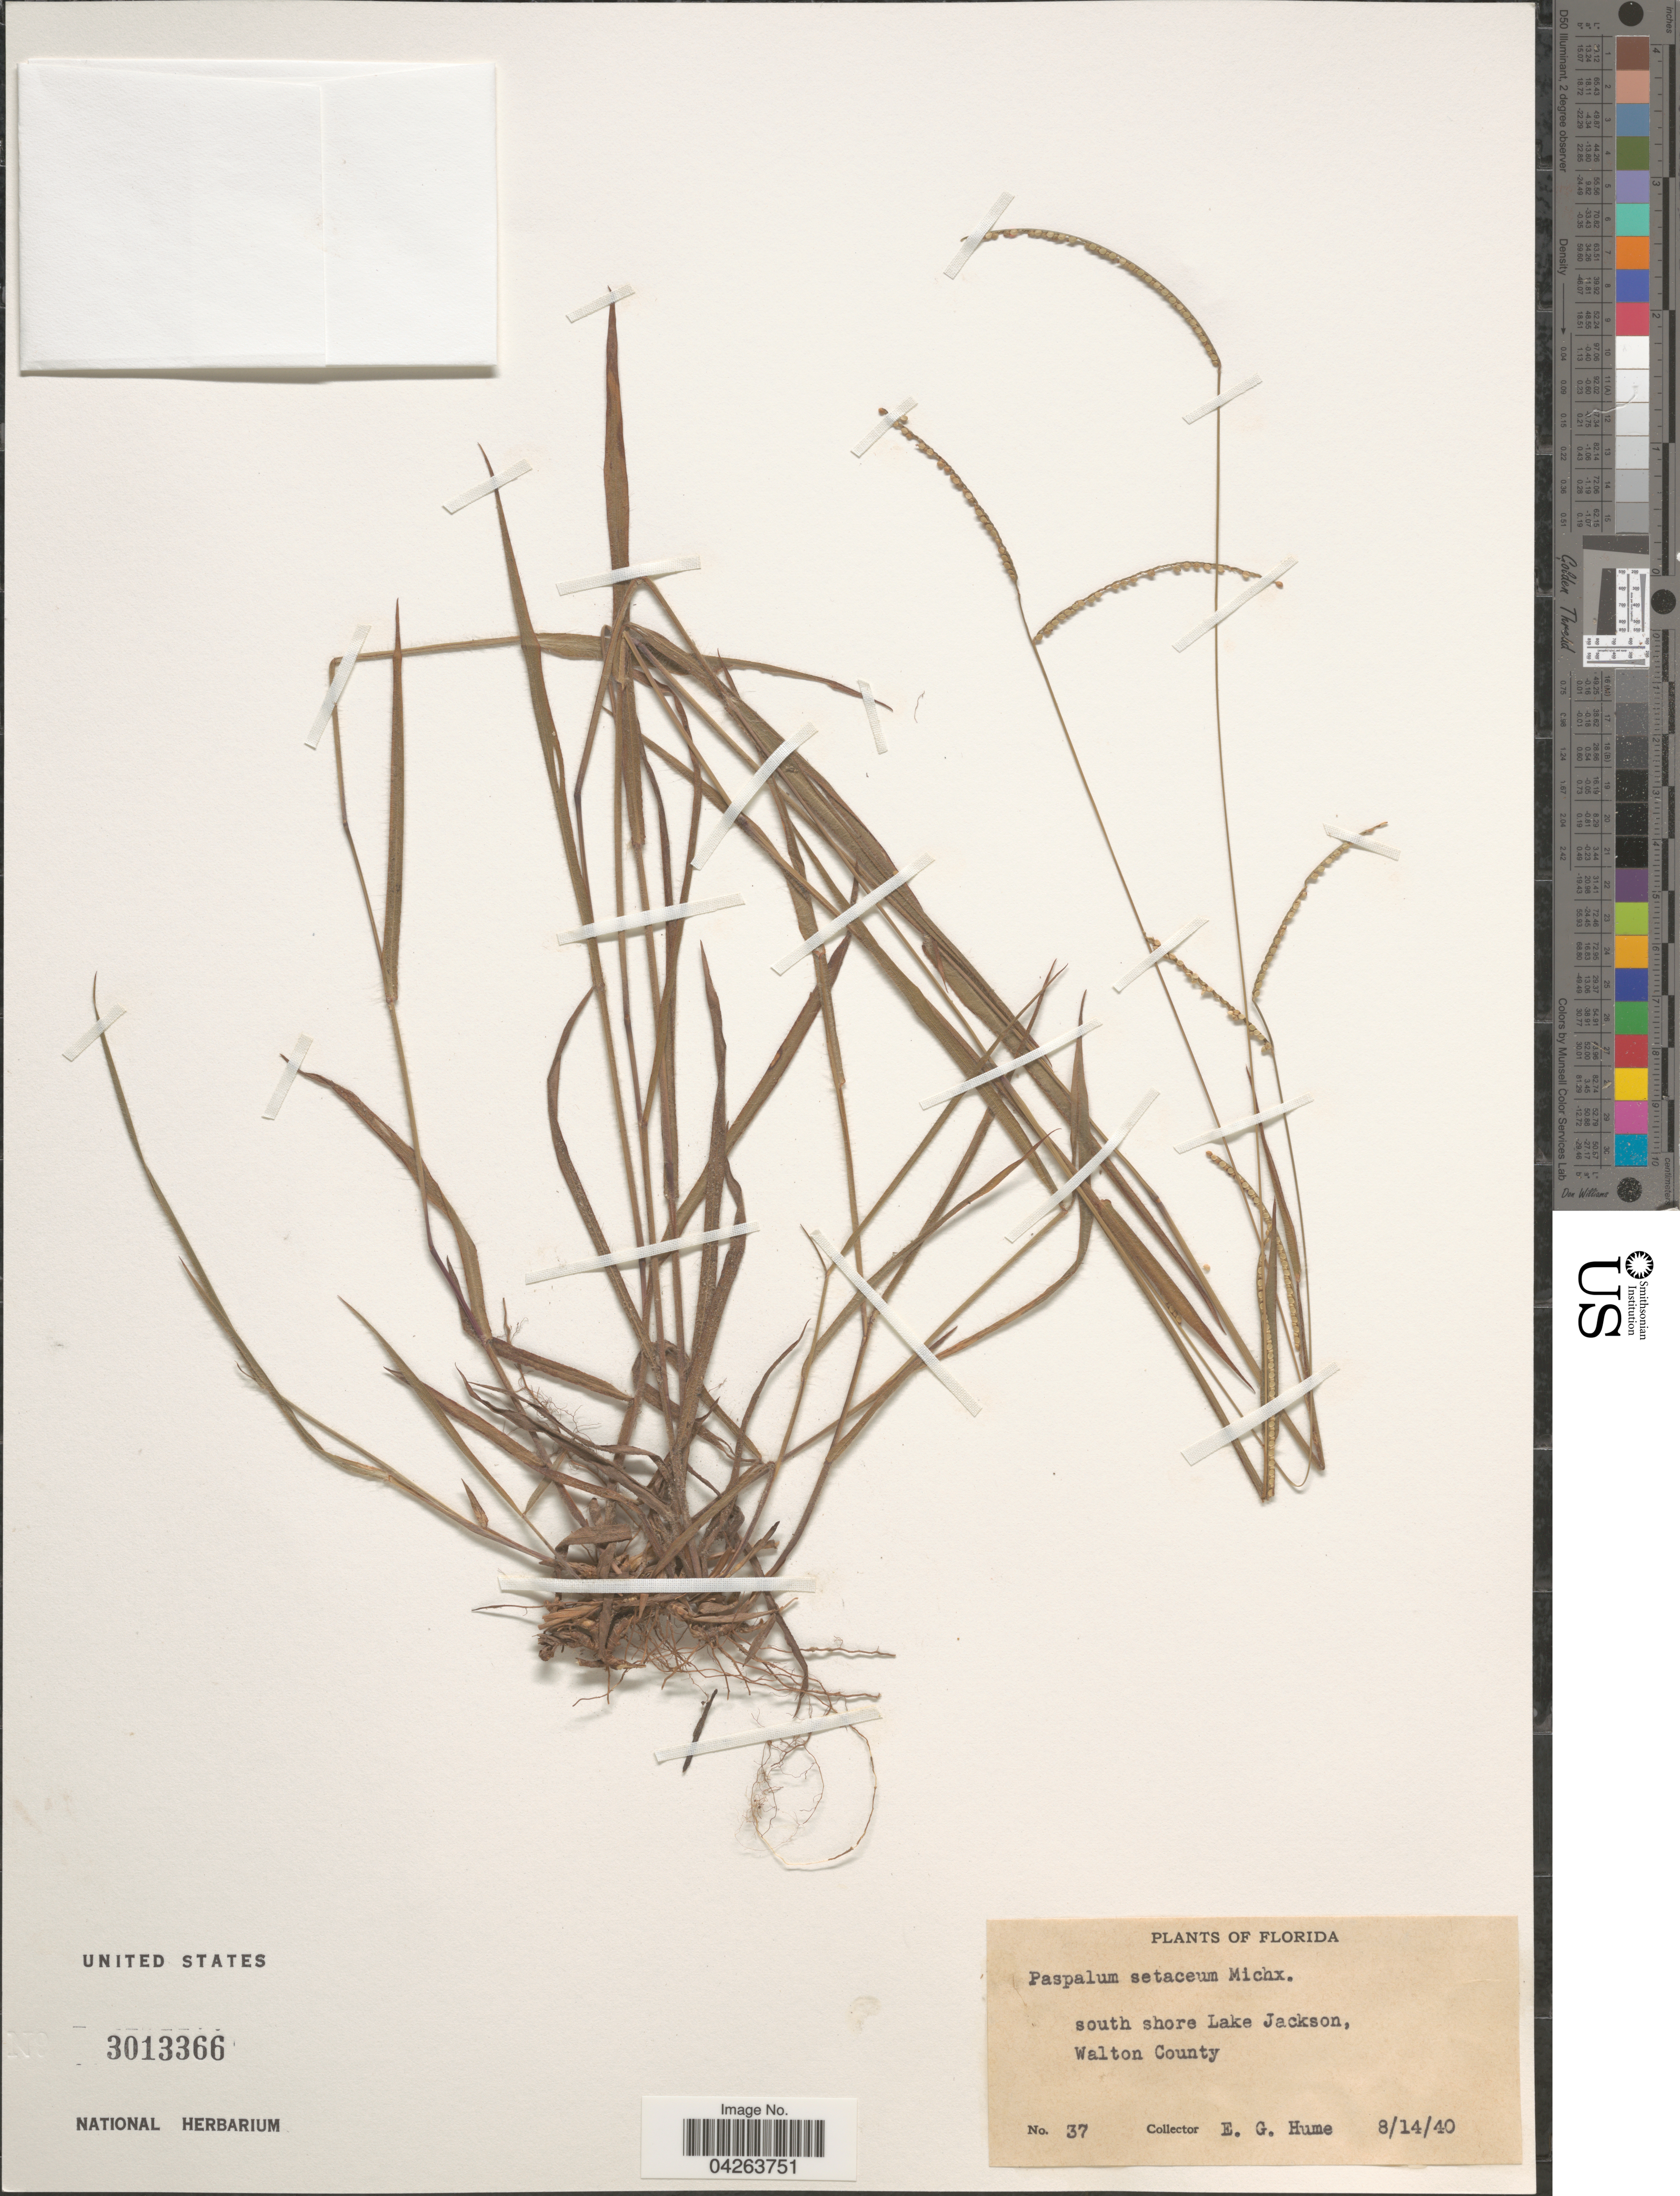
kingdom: Plantae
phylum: Tracheophyta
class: Liliopsida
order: Poales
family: Poaceae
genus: Paspalum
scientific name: Paspalum setaceum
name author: Michx.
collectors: E. Hume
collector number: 37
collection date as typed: Transcribed d/m/y: 14/8/40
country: United States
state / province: Florida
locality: South shore Lake Jackson, Walton County.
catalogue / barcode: US 3013366